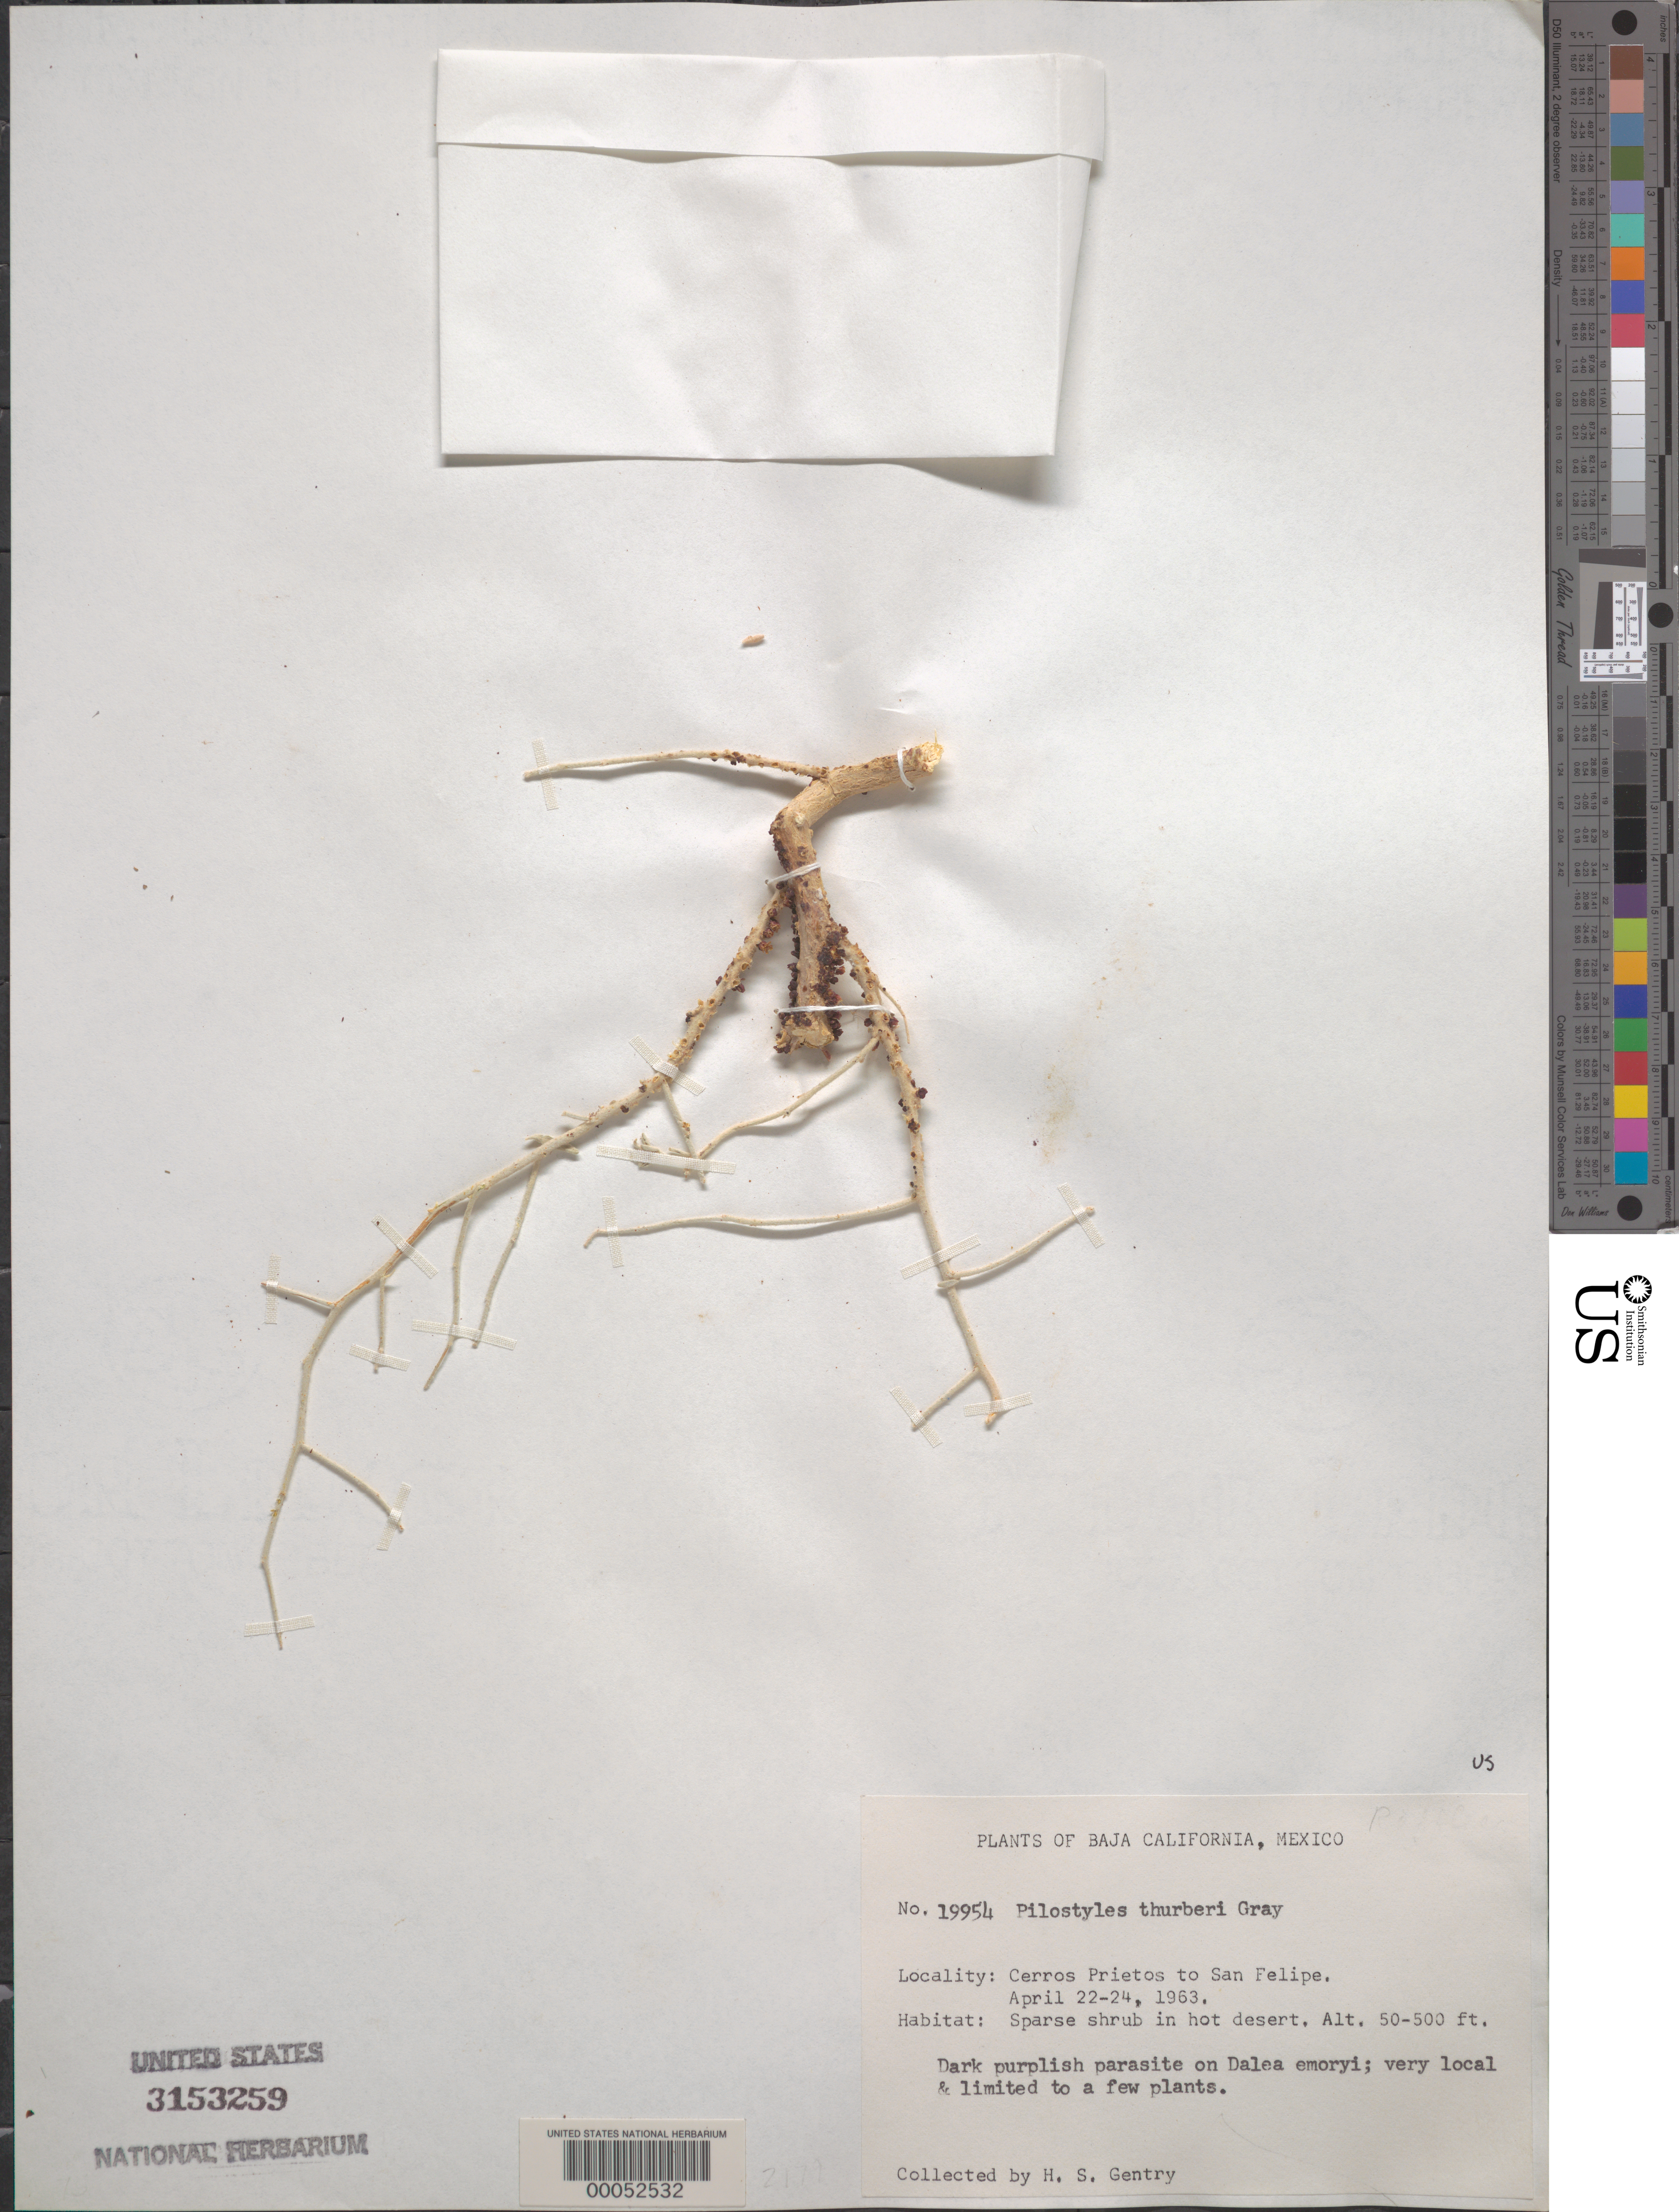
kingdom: Plantae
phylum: Tracheophyta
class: Magnoliopsida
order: Cucurbitales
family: Apodanthaceae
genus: Pilostyles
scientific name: Pilostyles thurberi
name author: A. Gray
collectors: H. S. Gentry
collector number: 19954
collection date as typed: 22 Apr 1963 to 24 Apr 1963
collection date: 1963-04-22/1963-04-24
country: Mexico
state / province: Baja California Norte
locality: Cerros Prietos to San Felipe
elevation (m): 15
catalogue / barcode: US 3153259